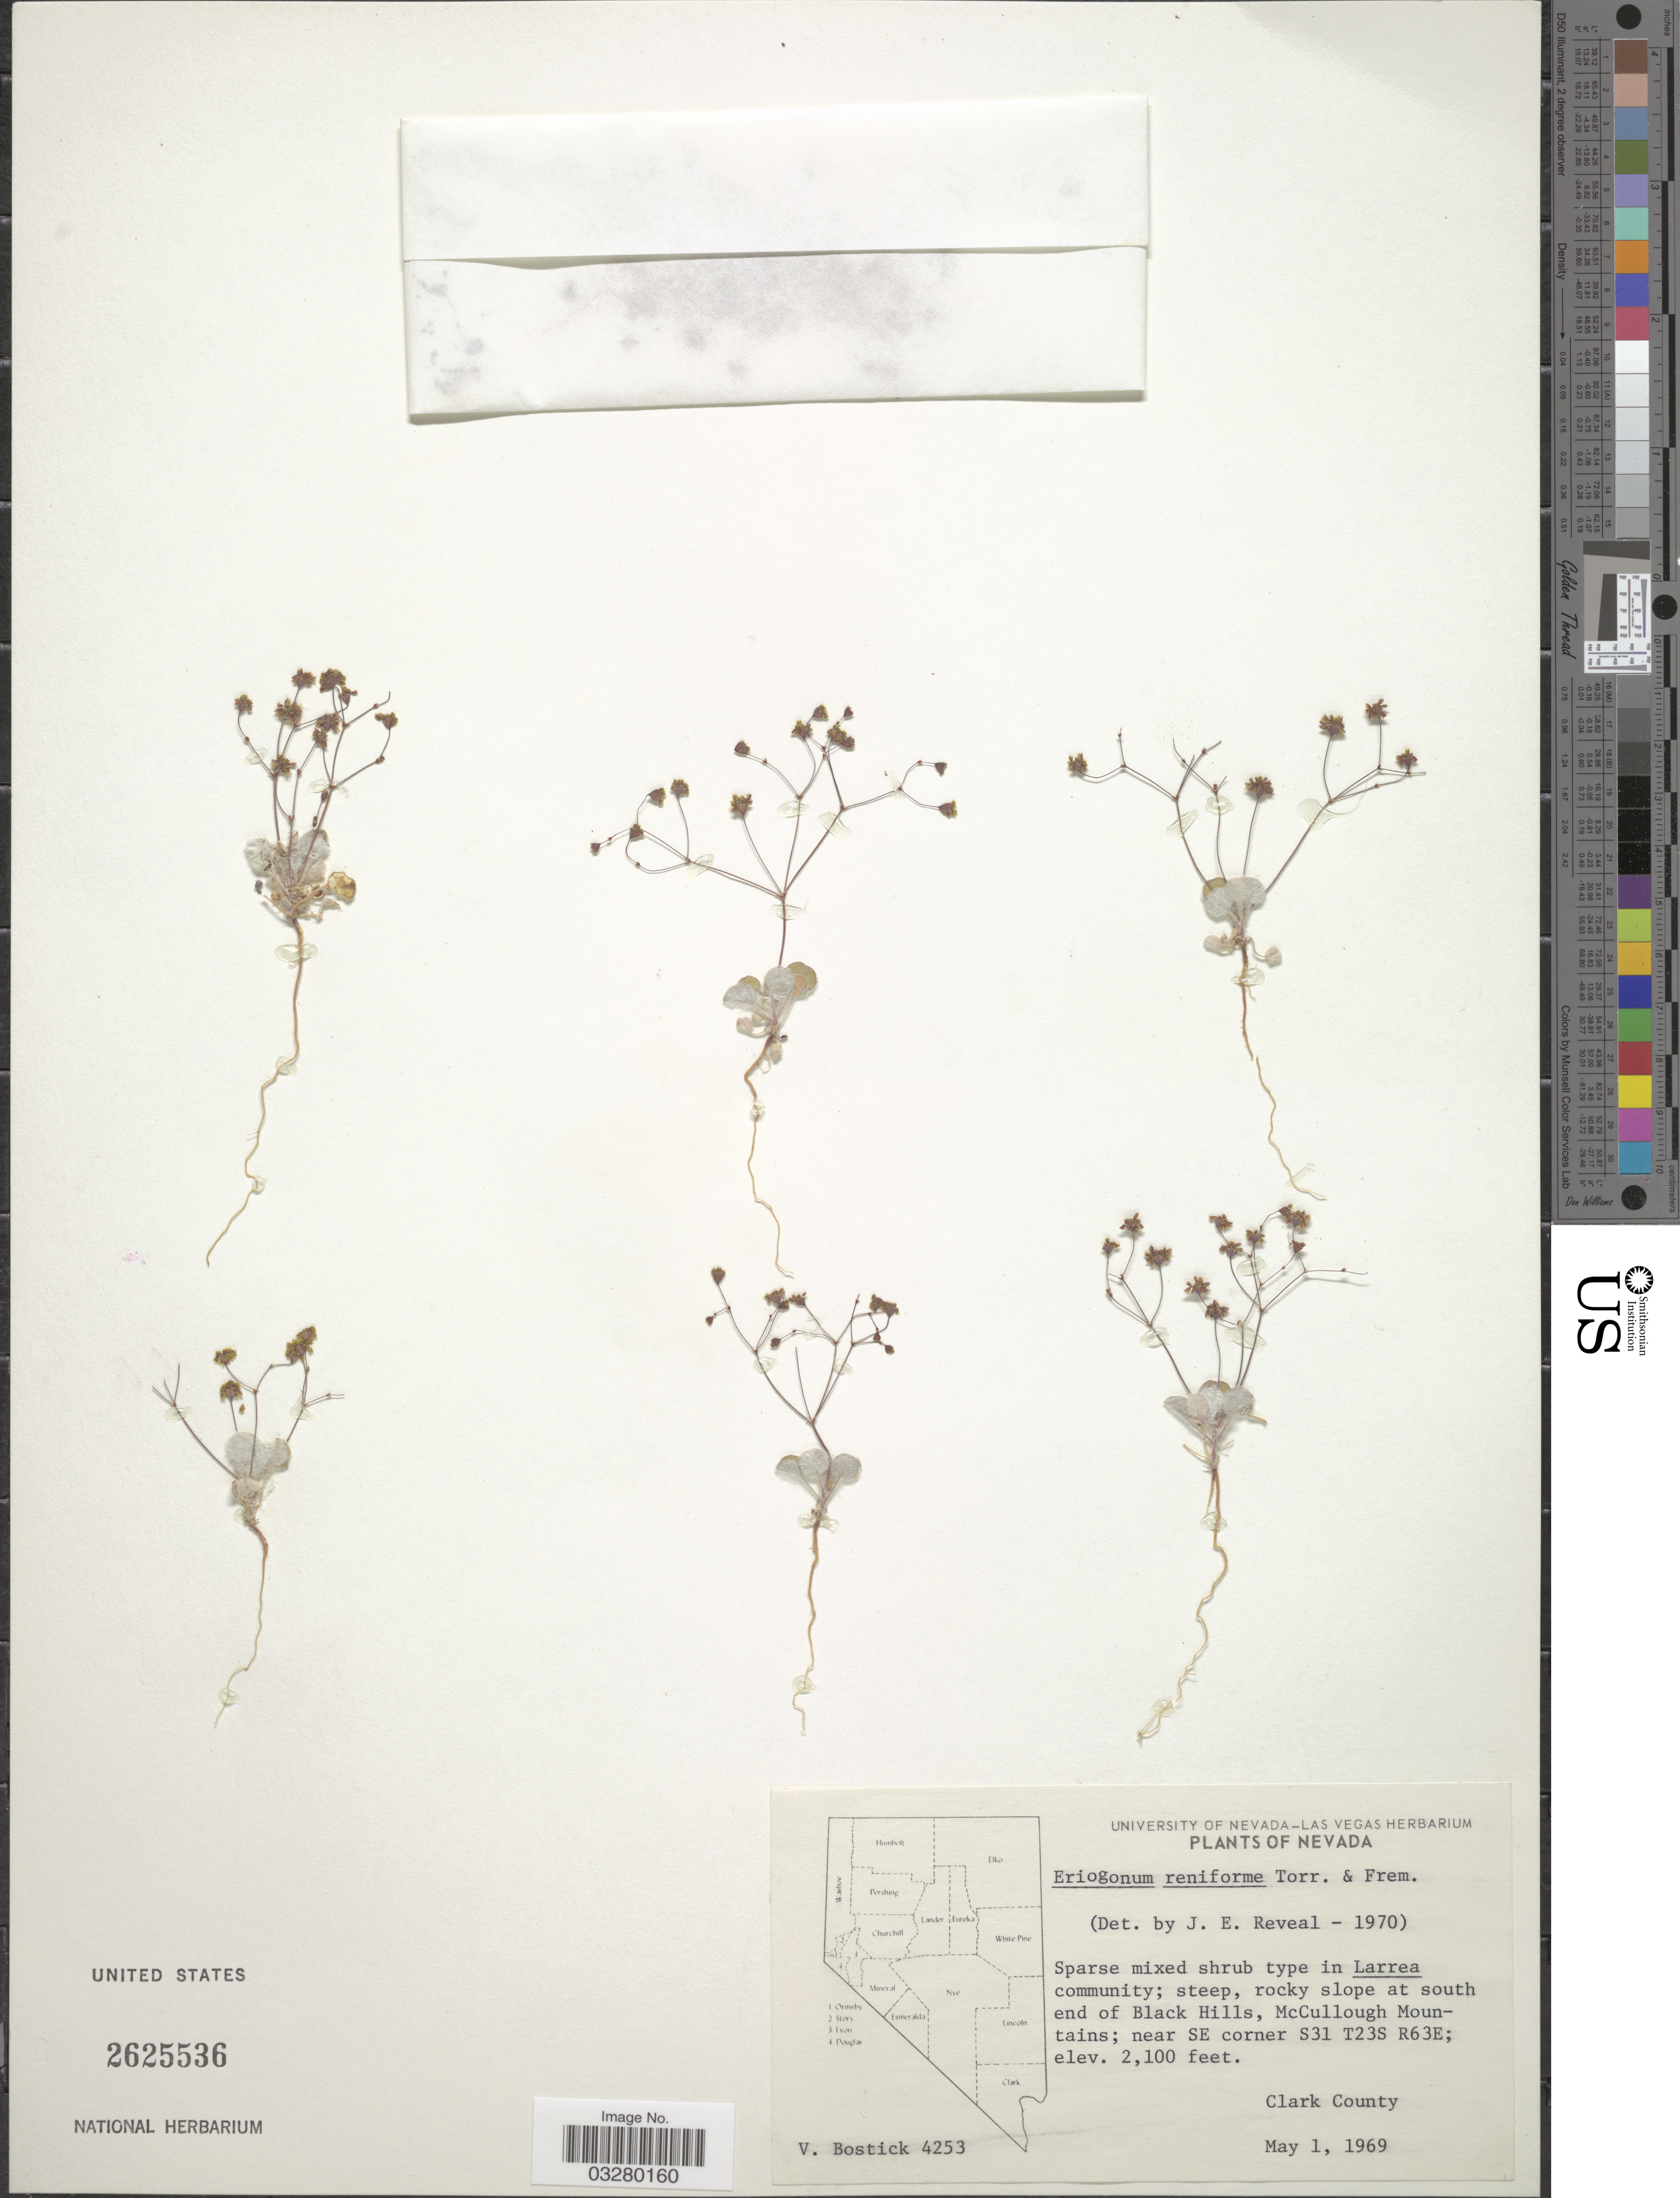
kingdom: Plantae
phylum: Tracheophyta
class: Magnoliopsida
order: Caryophyllales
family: Polygonaceae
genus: Eriogonum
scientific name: Eriogonum reniforme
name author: Torr. & Frém.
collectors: V. Bostick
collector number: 4253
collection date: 1969-05-01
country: United States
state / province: Nevada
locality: At south end of Black Hills, McCullough Mountains; near SE corner S31 T23S R63E. Clark County.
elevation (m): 640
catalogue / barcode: US 2625536